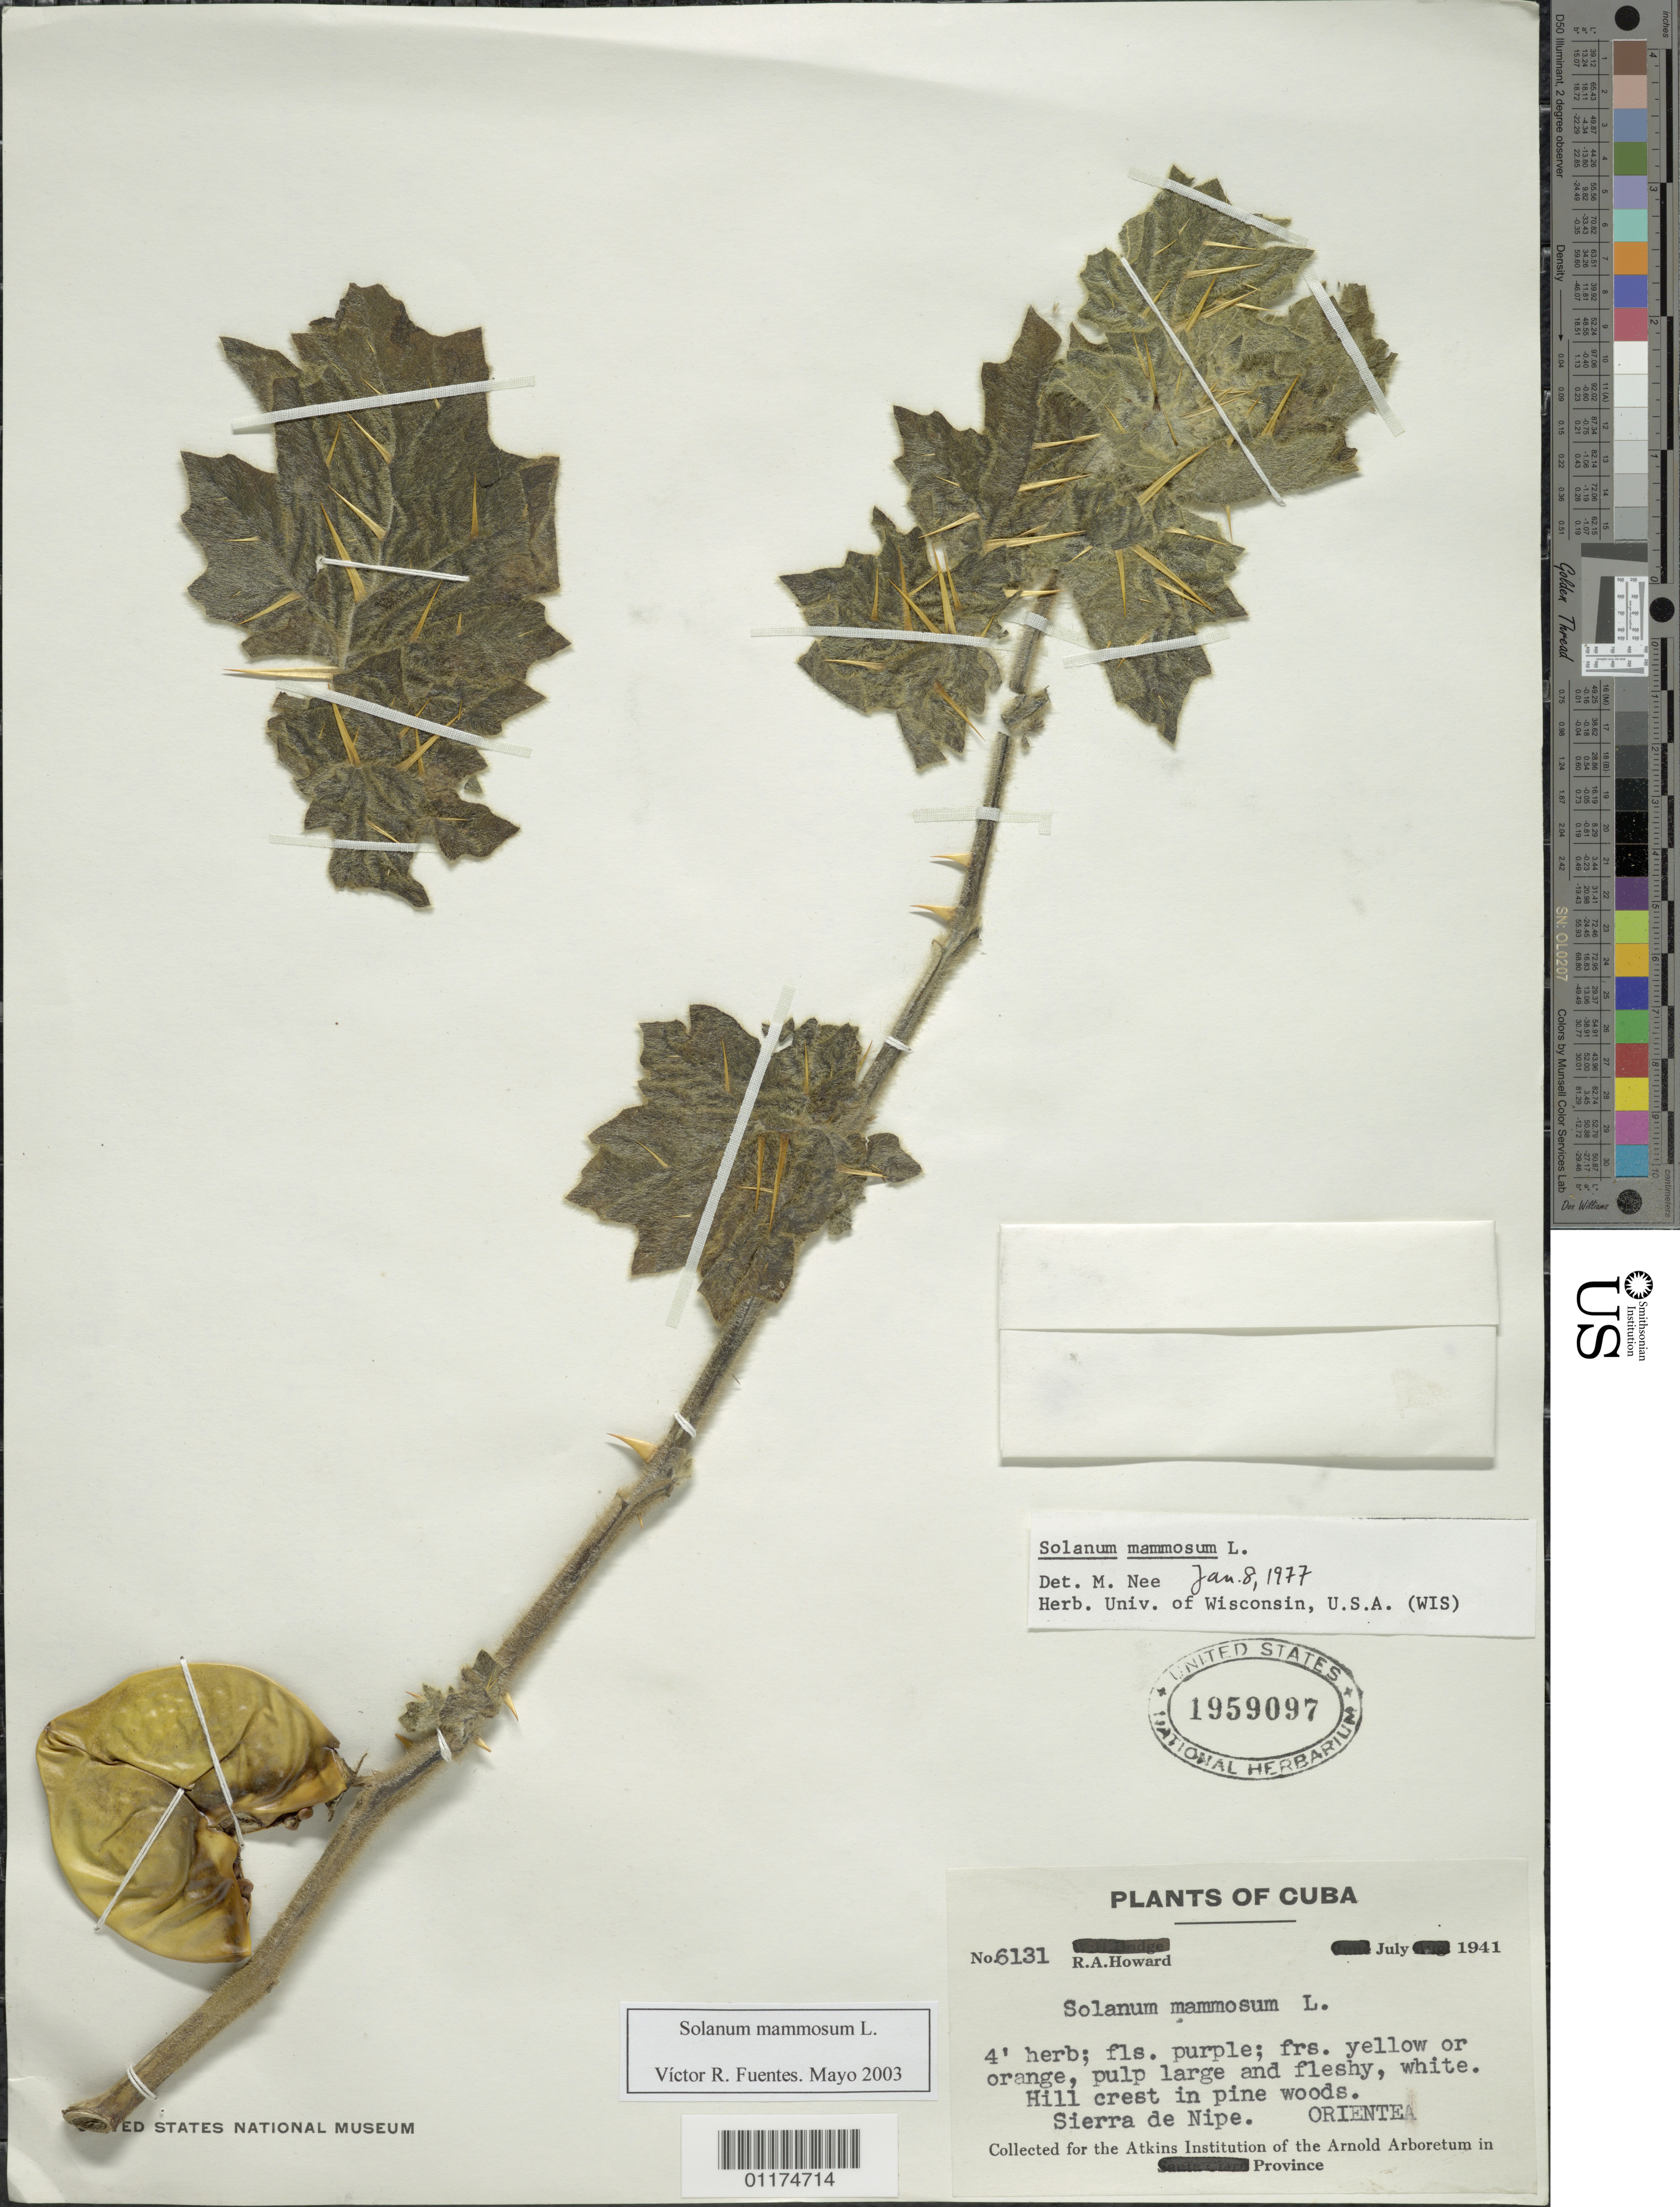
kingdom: Plantae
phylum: Tracheophyta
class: Magnoliopsida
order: Solanales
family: Solanaceae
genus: Solanum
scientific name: Solanum mammosum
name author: L.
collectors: R. A. Howard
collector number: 6131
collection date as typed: Jul 1941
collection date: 1941-07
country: Cuba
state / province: Oriente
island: Cuba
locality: Hill crest in pine woods. Sierra de Nipe.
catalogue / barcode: US 1959097